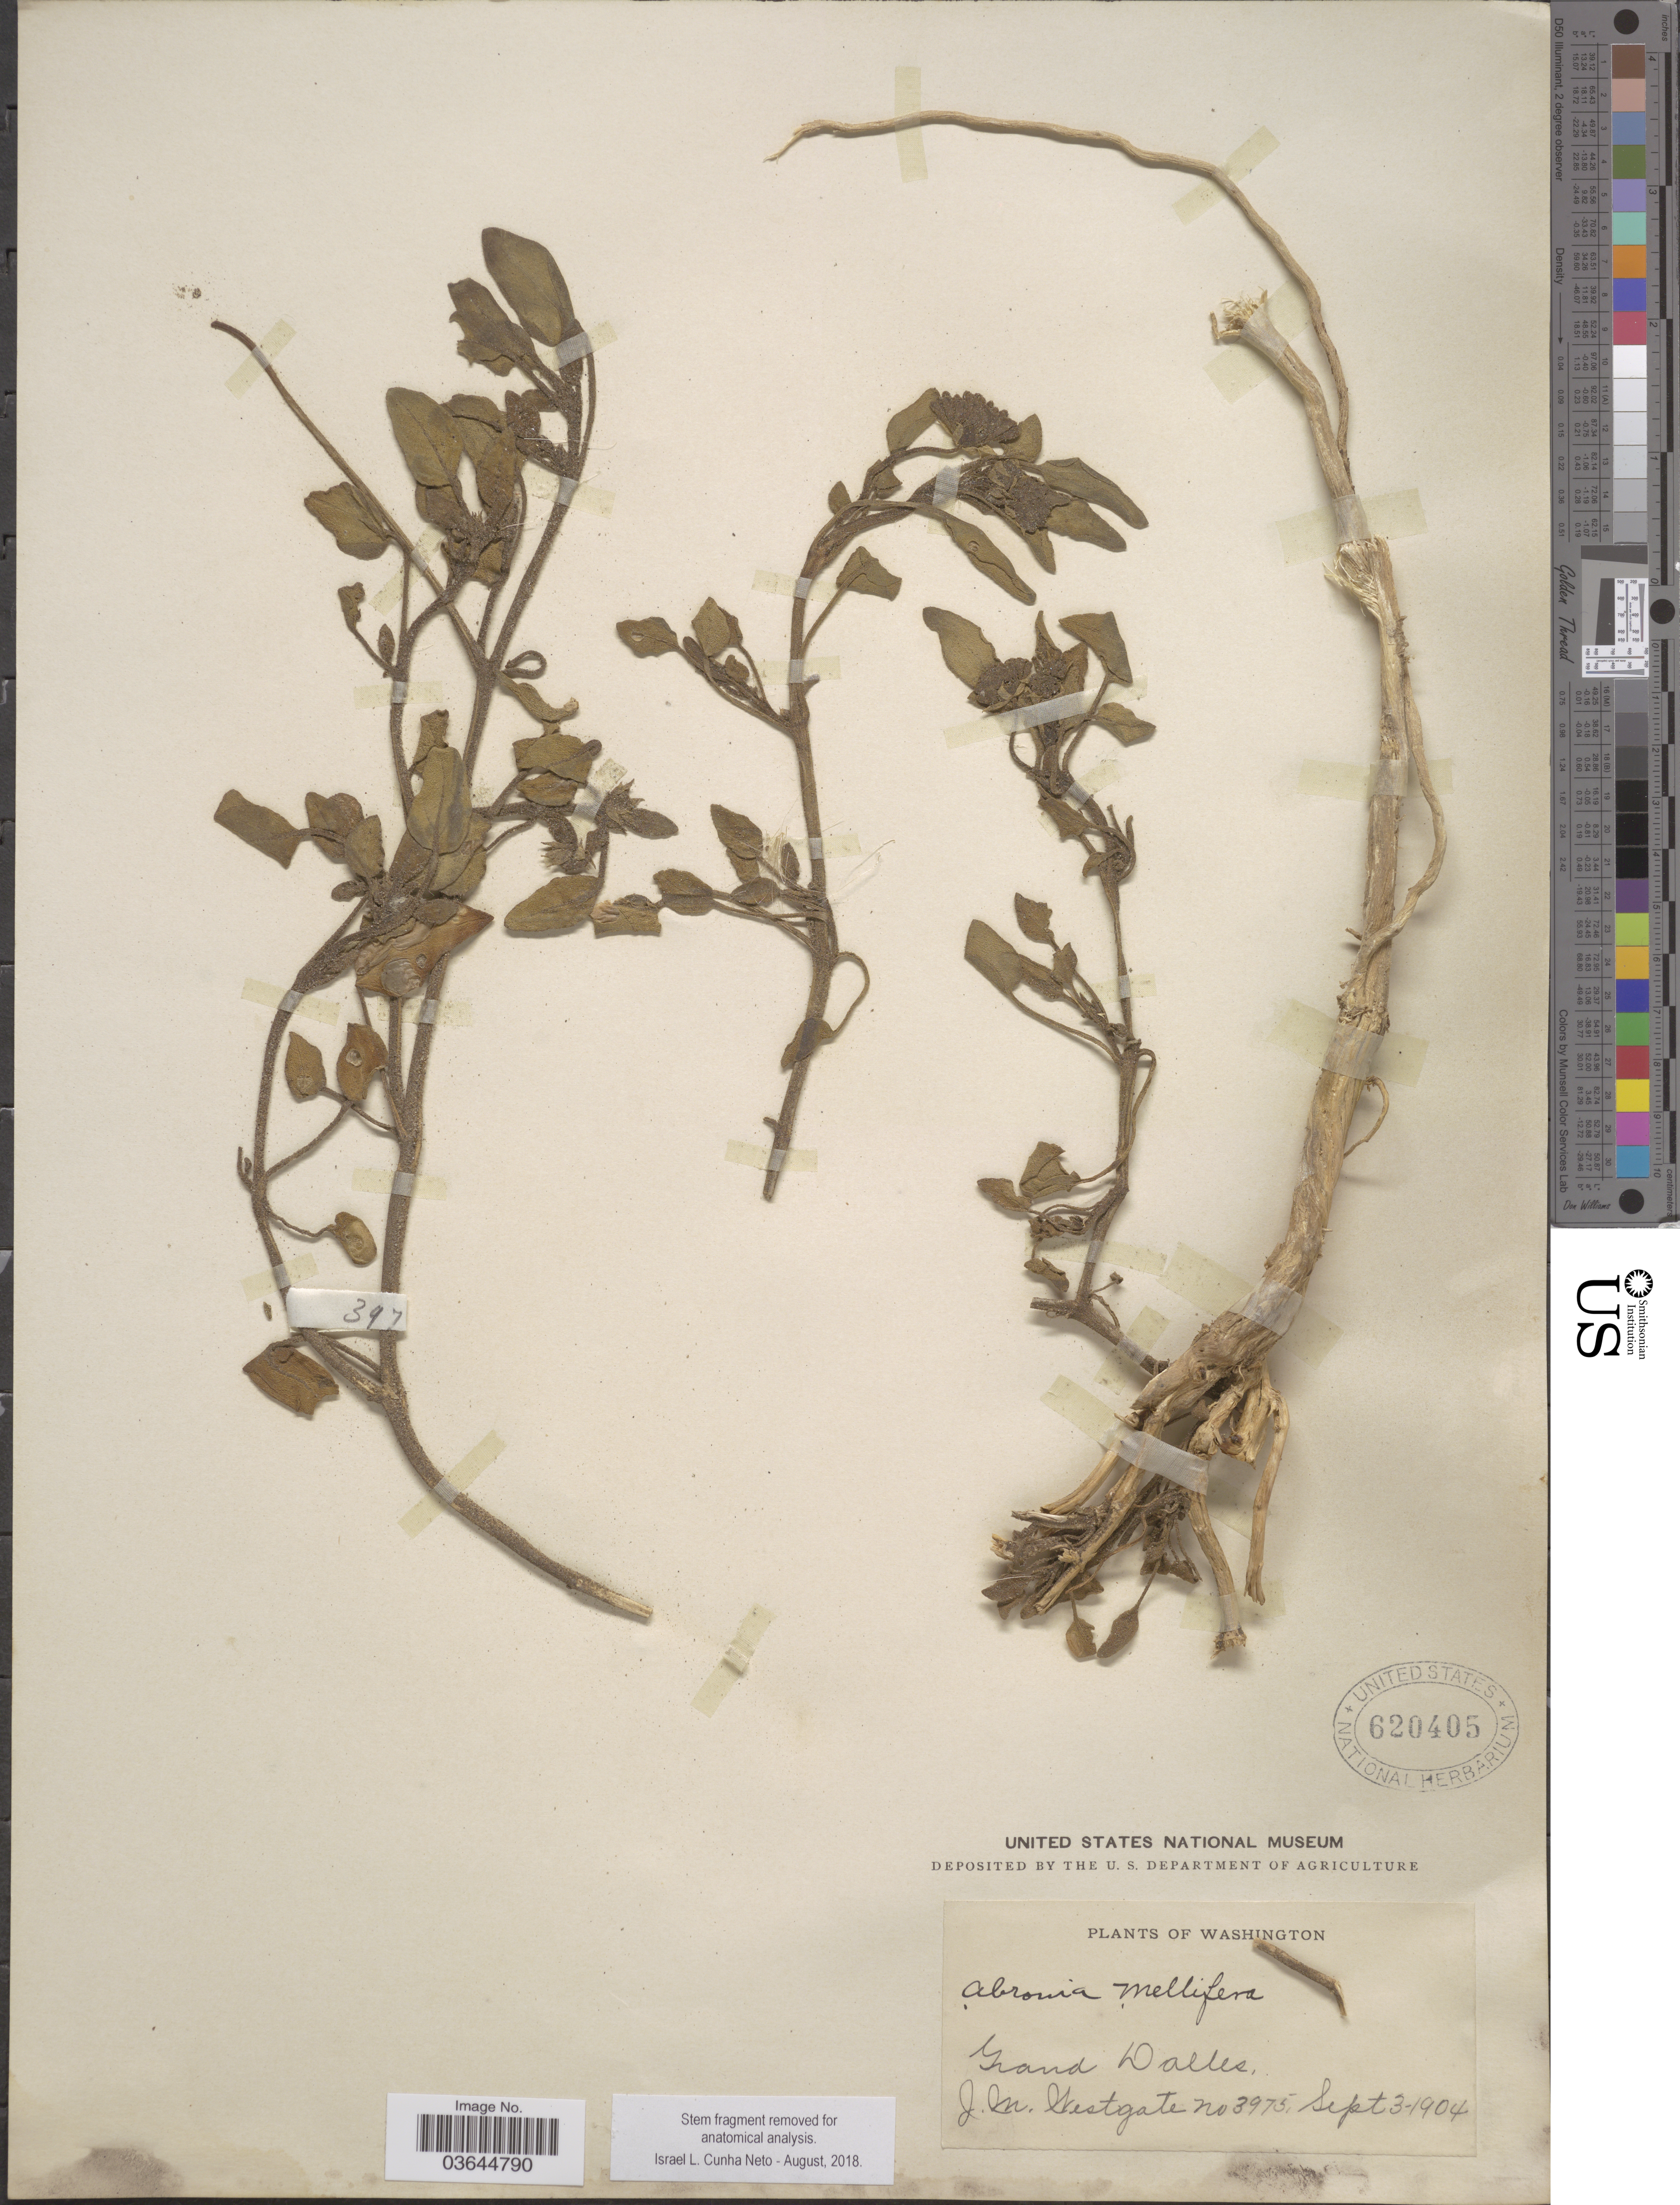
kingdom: Plantae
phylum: Tracheophyta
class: Magnoliopsida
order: Caryophyllales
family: Nyctaginaceae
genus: Abronia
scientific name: Abronia mellifera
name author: Douglas ex Hook.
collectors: J. Westgate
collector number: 3975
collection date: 1904-09-03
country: United States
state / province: Washington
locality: Grand Dalles.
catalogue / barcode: US 620405